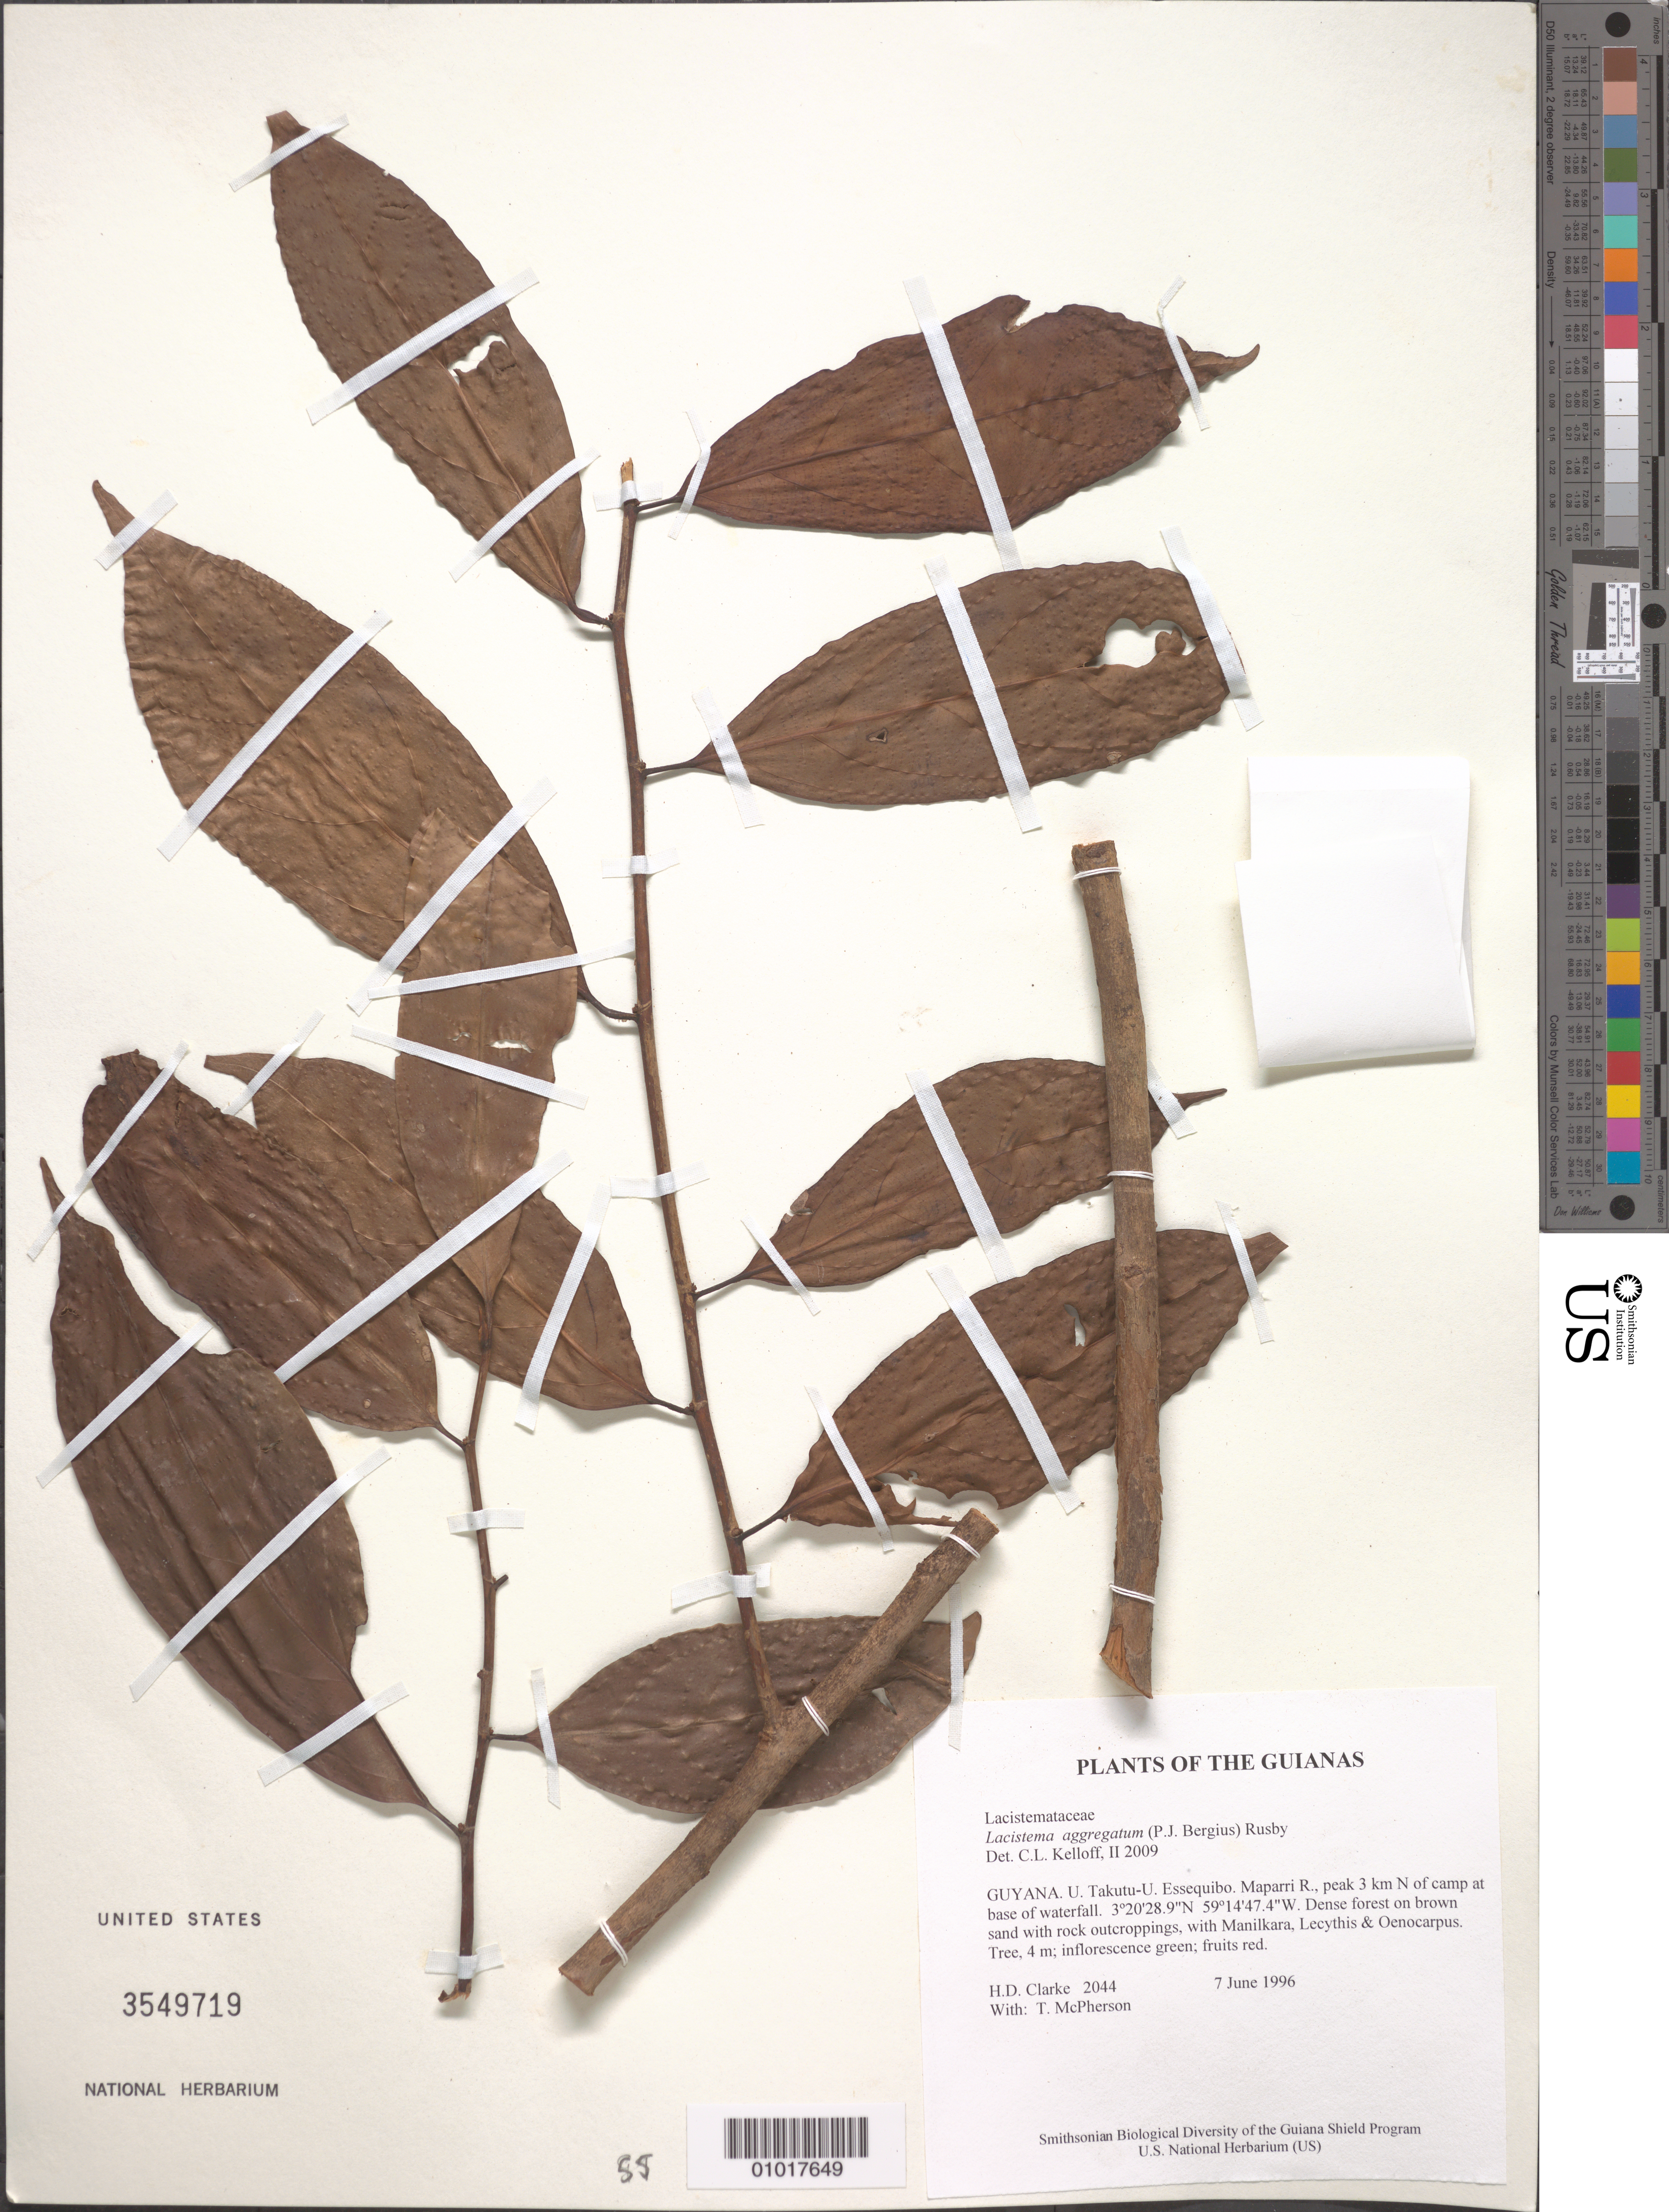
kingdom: Plantae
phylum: Tracheophyta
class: Magnoliopsida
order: Malpighiales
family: Lacistemataceae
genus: Lacistema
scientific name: Lacistema aggregatum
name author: (P.J. Bergius) Rusby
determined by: Kelloff, Carol L., (US), Smithsonian Institution - National Museum of Natural History (UNITED STATES)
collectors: H. D. Clarke & T. McPherson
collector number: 2044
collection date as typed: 7 June 1996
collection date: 1996-06-07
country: Guyana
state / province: U. Takutu-U. Essequibo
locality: Maparri R., peak 3 km N of camp at base of waterfall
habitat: Dense forest on brown sand with rock outcroppings, with Manilkara, Lecythis & Oenocarpus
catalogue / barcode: US 3549719